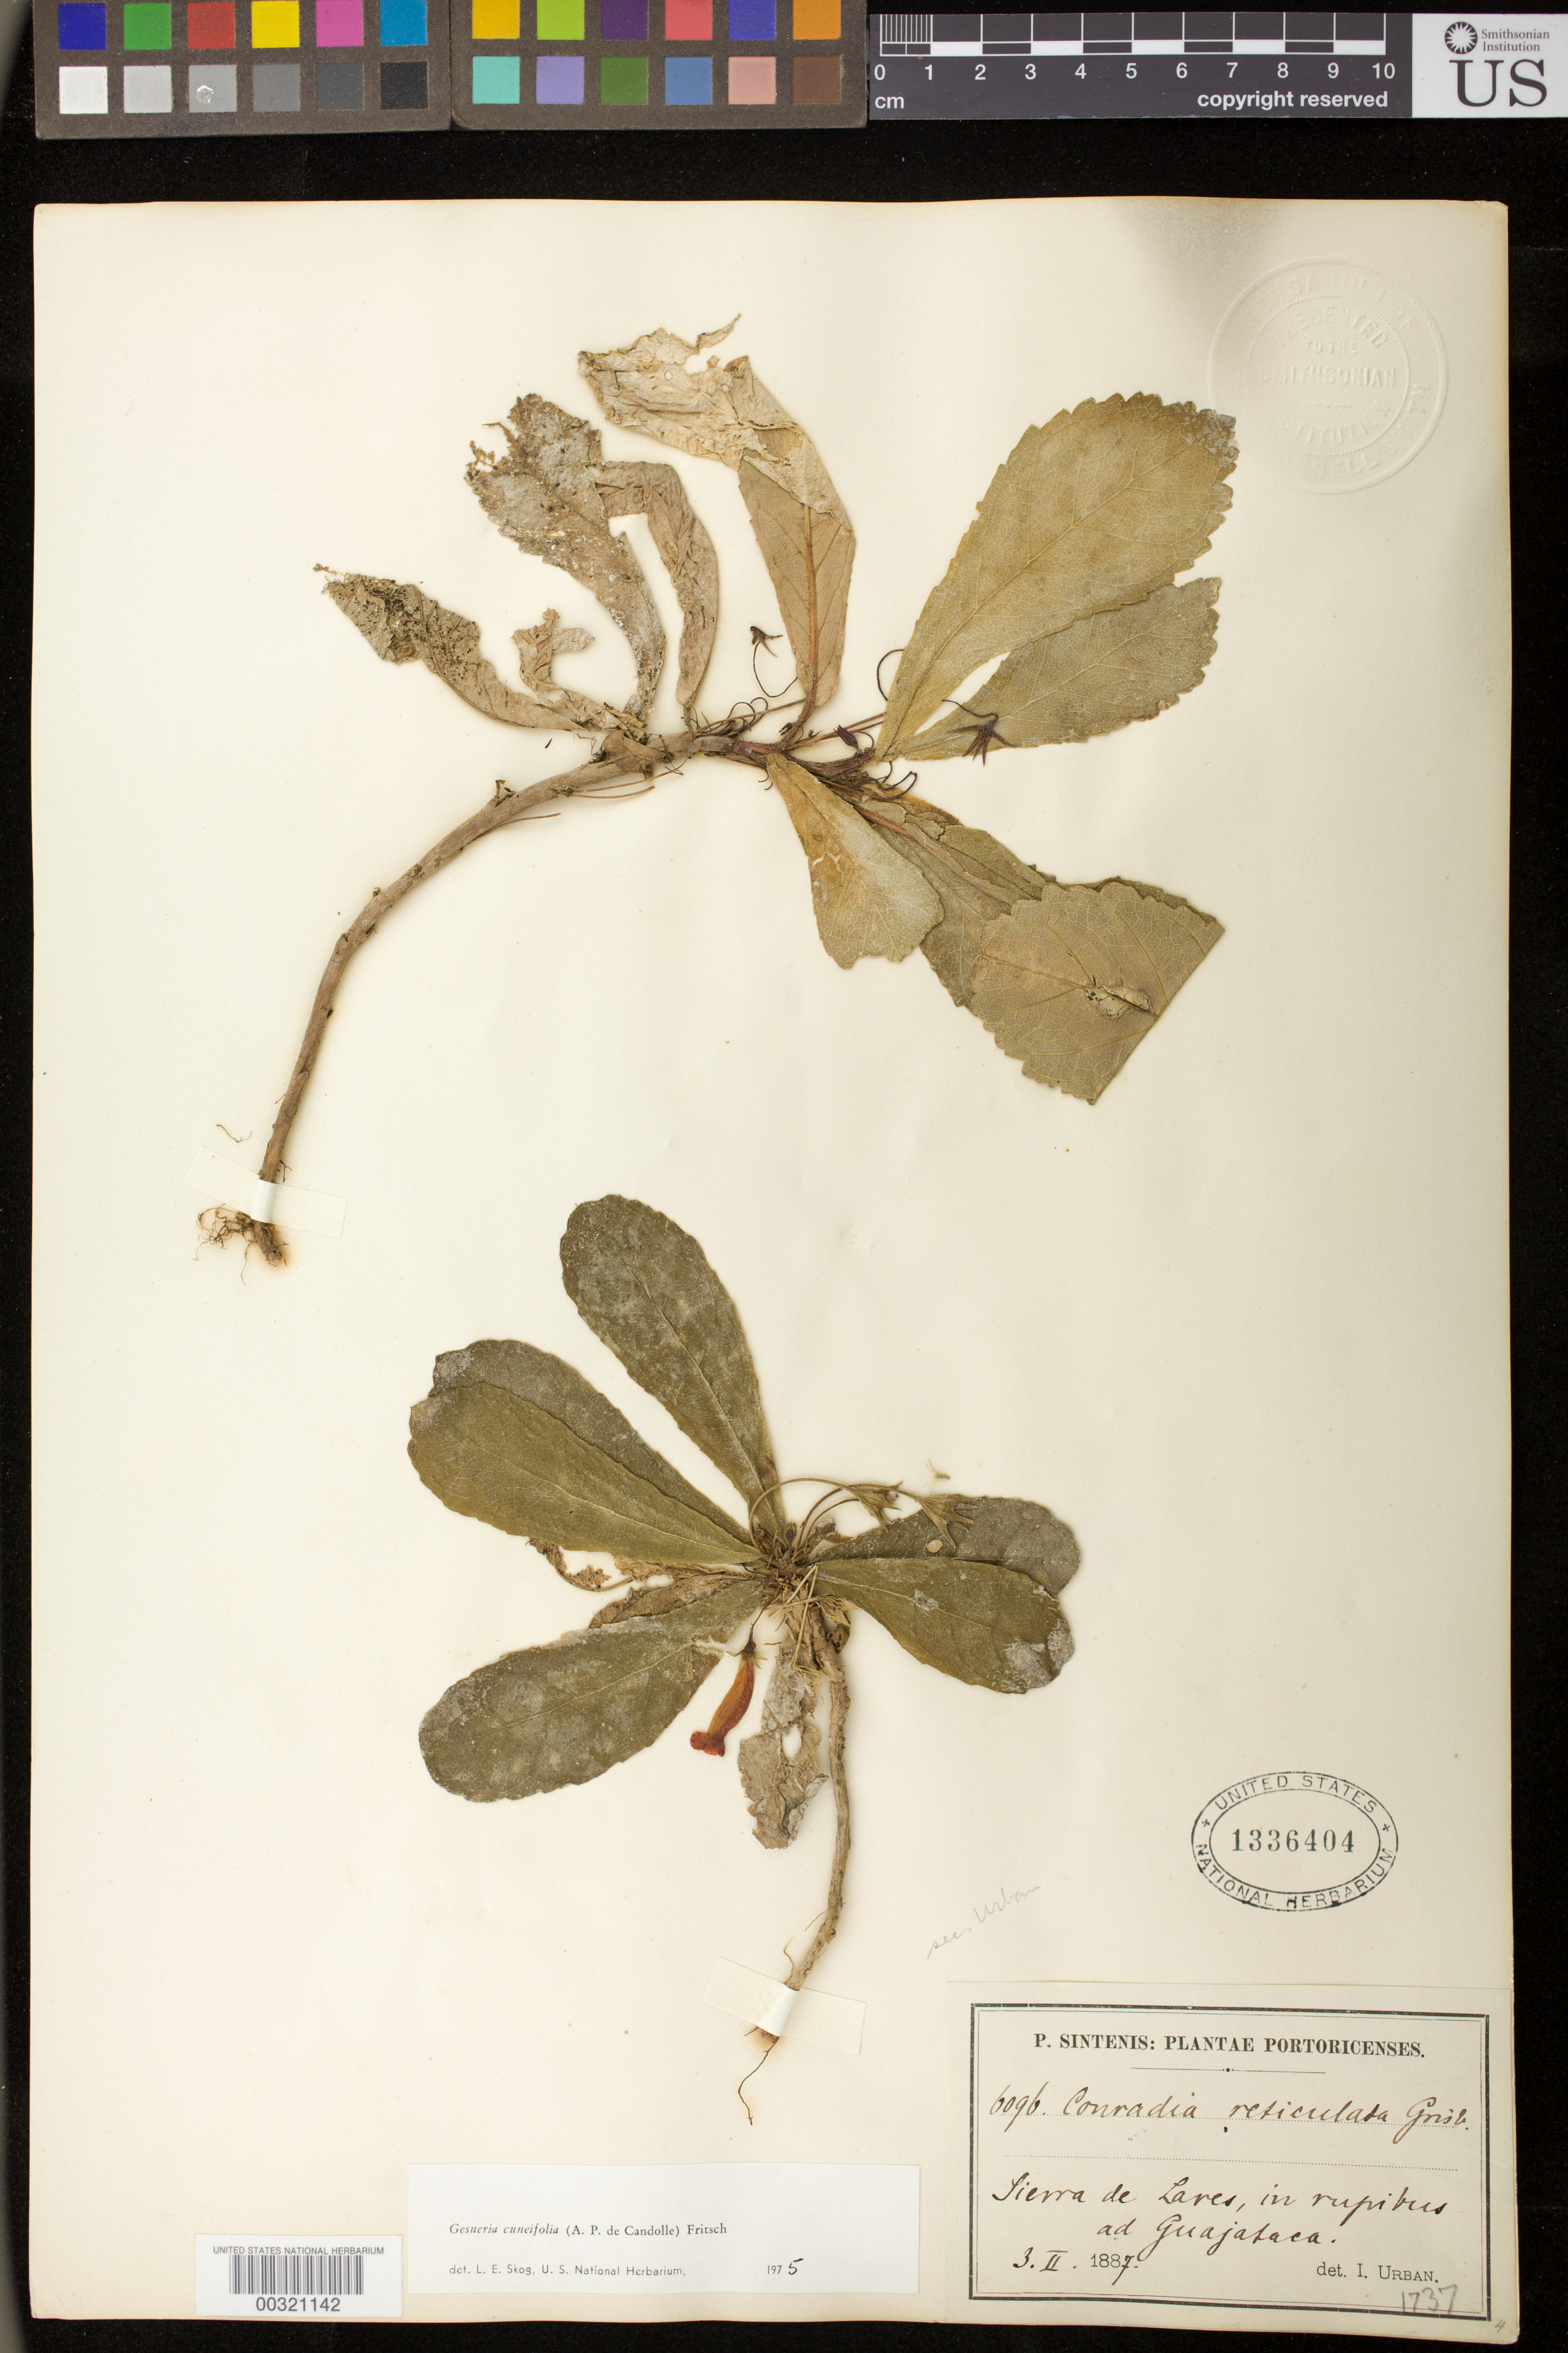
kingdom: Plantae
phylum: Tracheophyta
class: Magnoliopsida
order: Lamiales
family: Gesneriaceae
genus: Gesneria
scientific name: Gesneria cuneifolia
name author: (DC.) Fritsch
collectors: P. Sintenis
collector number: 6096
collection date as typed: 03 Feb 1887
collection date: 1887-02-03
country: Puerto Rico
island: Puerto Rico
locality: Sierra de Lares, in rupibus calcar. ad Guajataca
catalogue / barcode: US 1336404